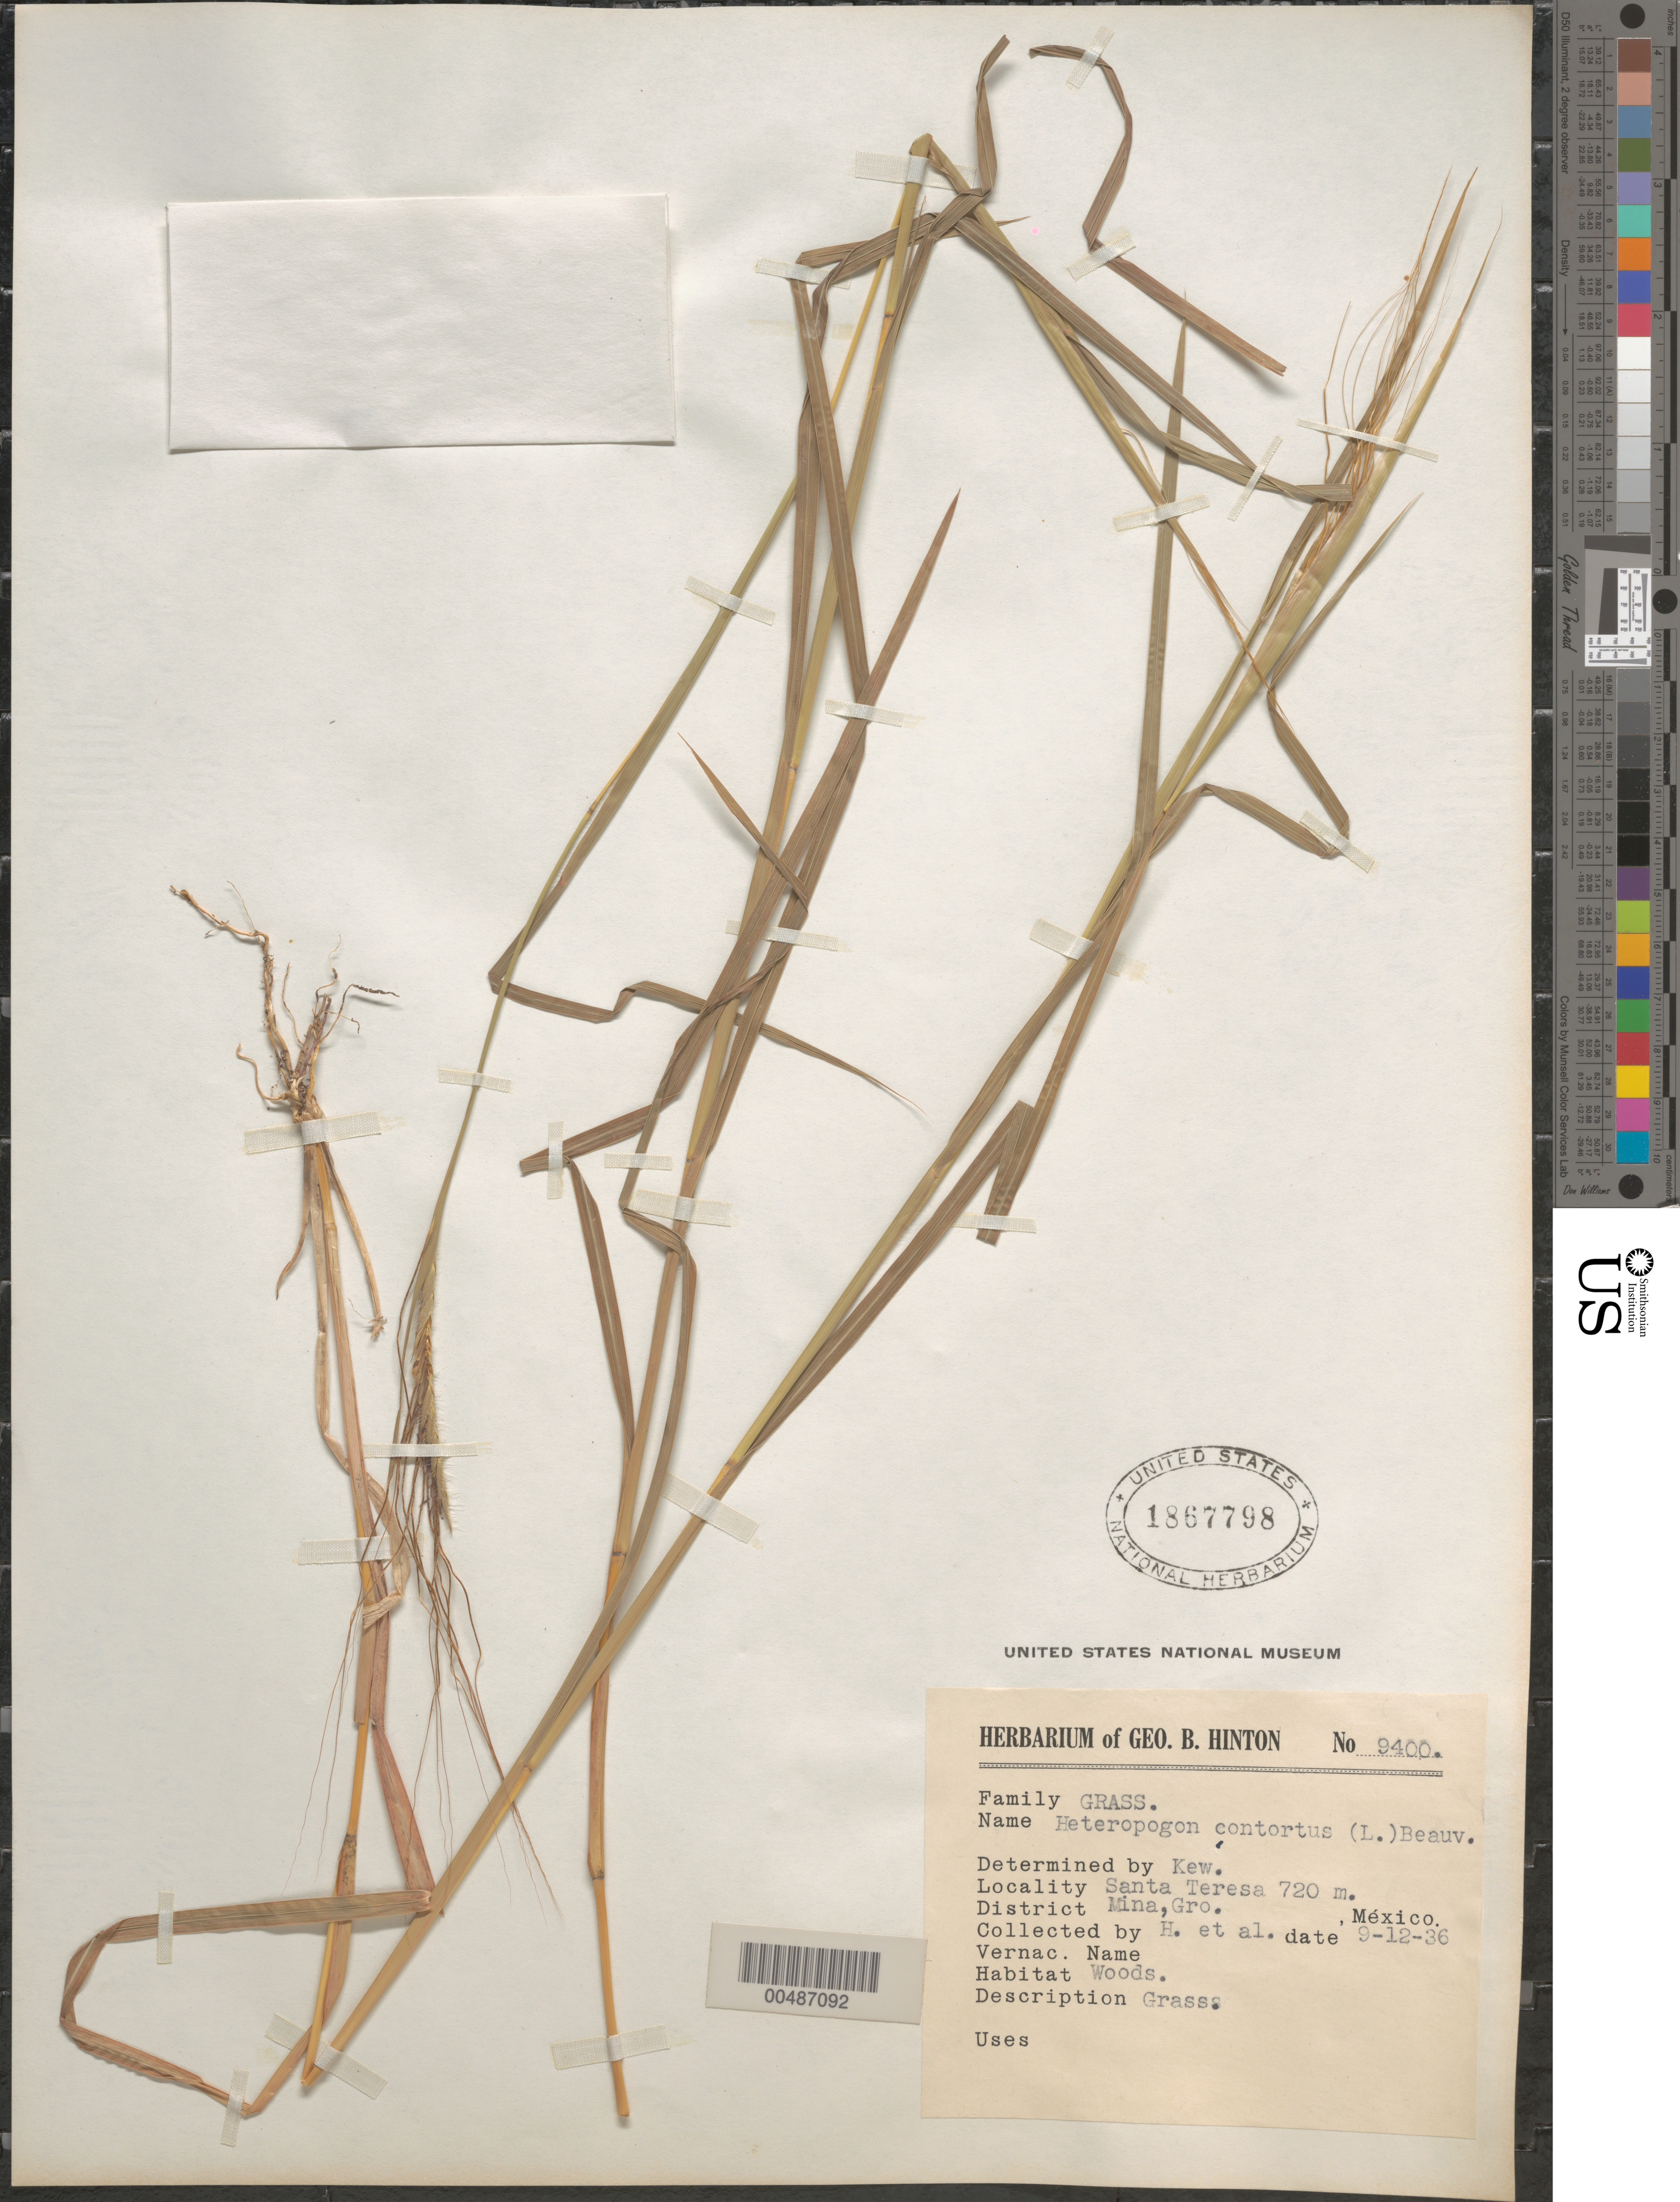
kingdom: Plantae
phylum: Tracheophyta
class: Liliopsida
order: Poales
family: Poaceae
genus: Heteropogon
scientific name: Heteropogon contortus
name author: (L.) P. Beauv. ex Roem. & Schult.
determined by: Kew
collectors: G. B. Hinton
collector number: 9400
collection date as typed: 12 Sep 1936 or 9 Dec 1936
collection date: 1936-09-12 or 1936-12-09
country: Mexico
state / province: Guerrero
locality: Santa Teresa, Mina Dist.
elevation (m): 720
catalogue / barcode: US 1867798